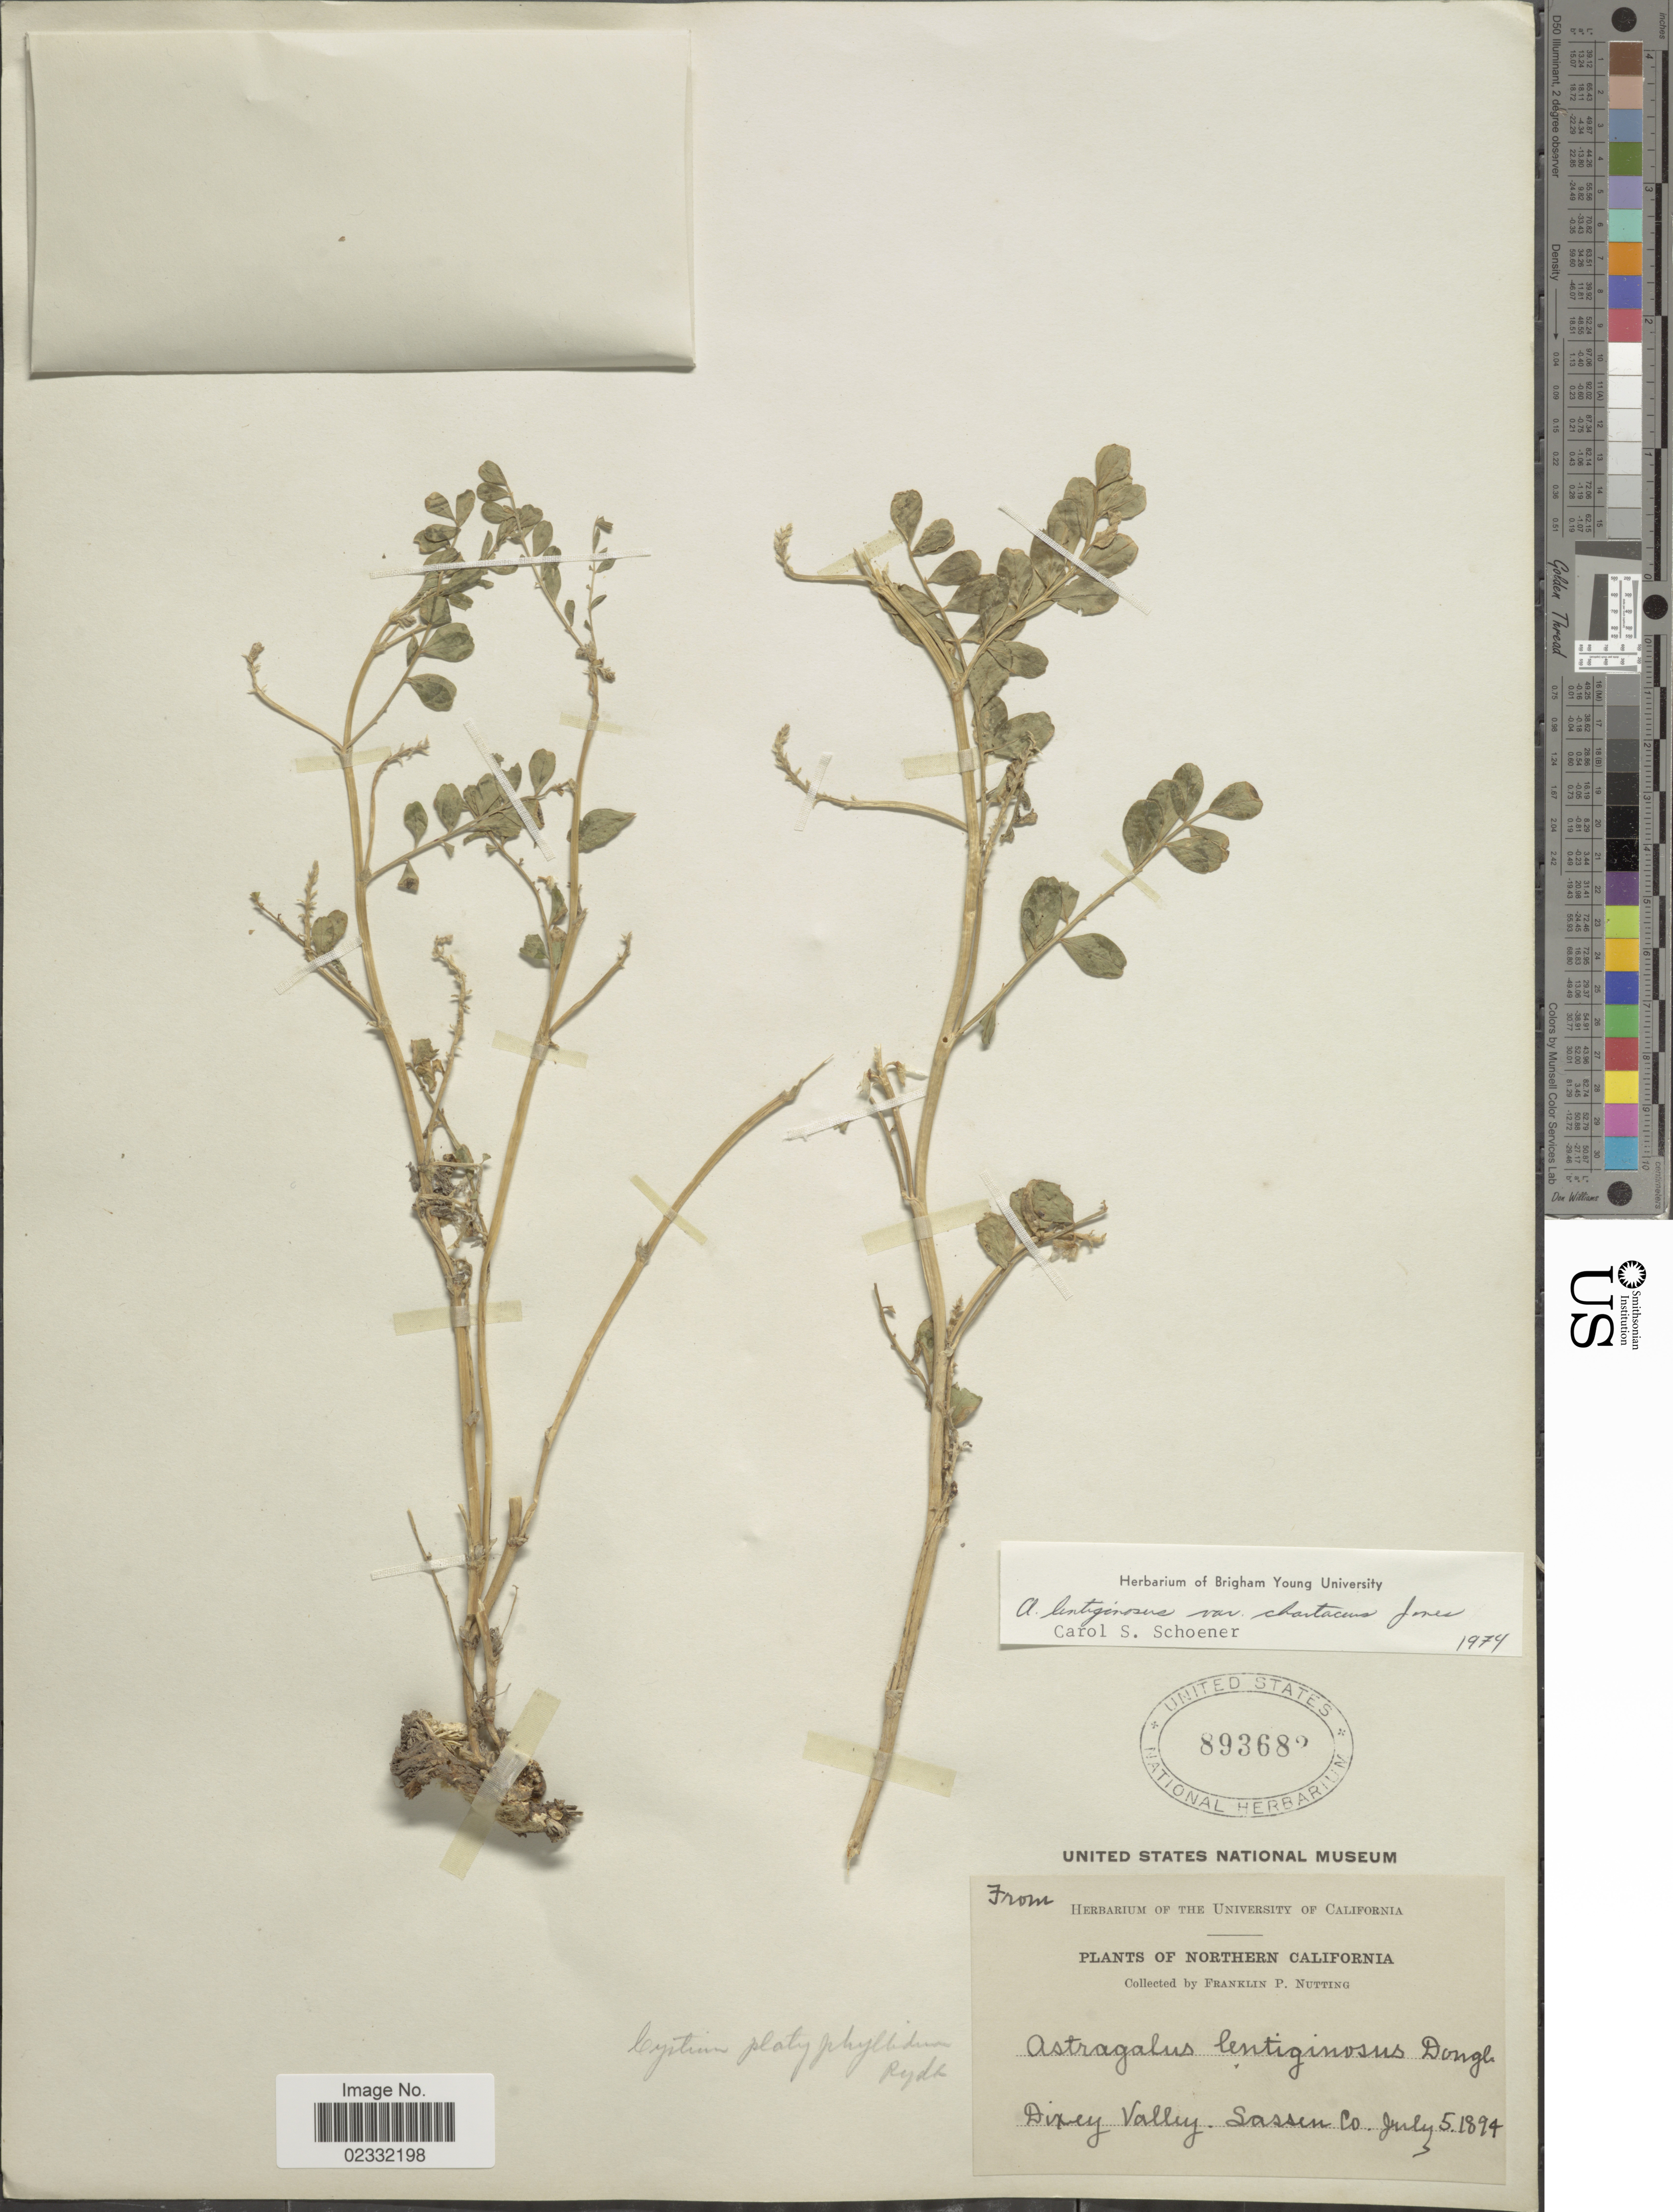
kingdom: Plantae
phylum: Tracheophyta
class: Magnoliopsida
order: Fabales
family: Fabaceae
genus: Astragalus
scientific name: Astragalus lentiginosus var. chartaceus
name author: M.E. Jones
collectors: F. Nutting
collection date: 1894-07-05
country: United States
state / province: California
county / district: Lassen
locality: Northern California, Dixey Valley, Lassen Co.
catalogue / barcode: US 893682